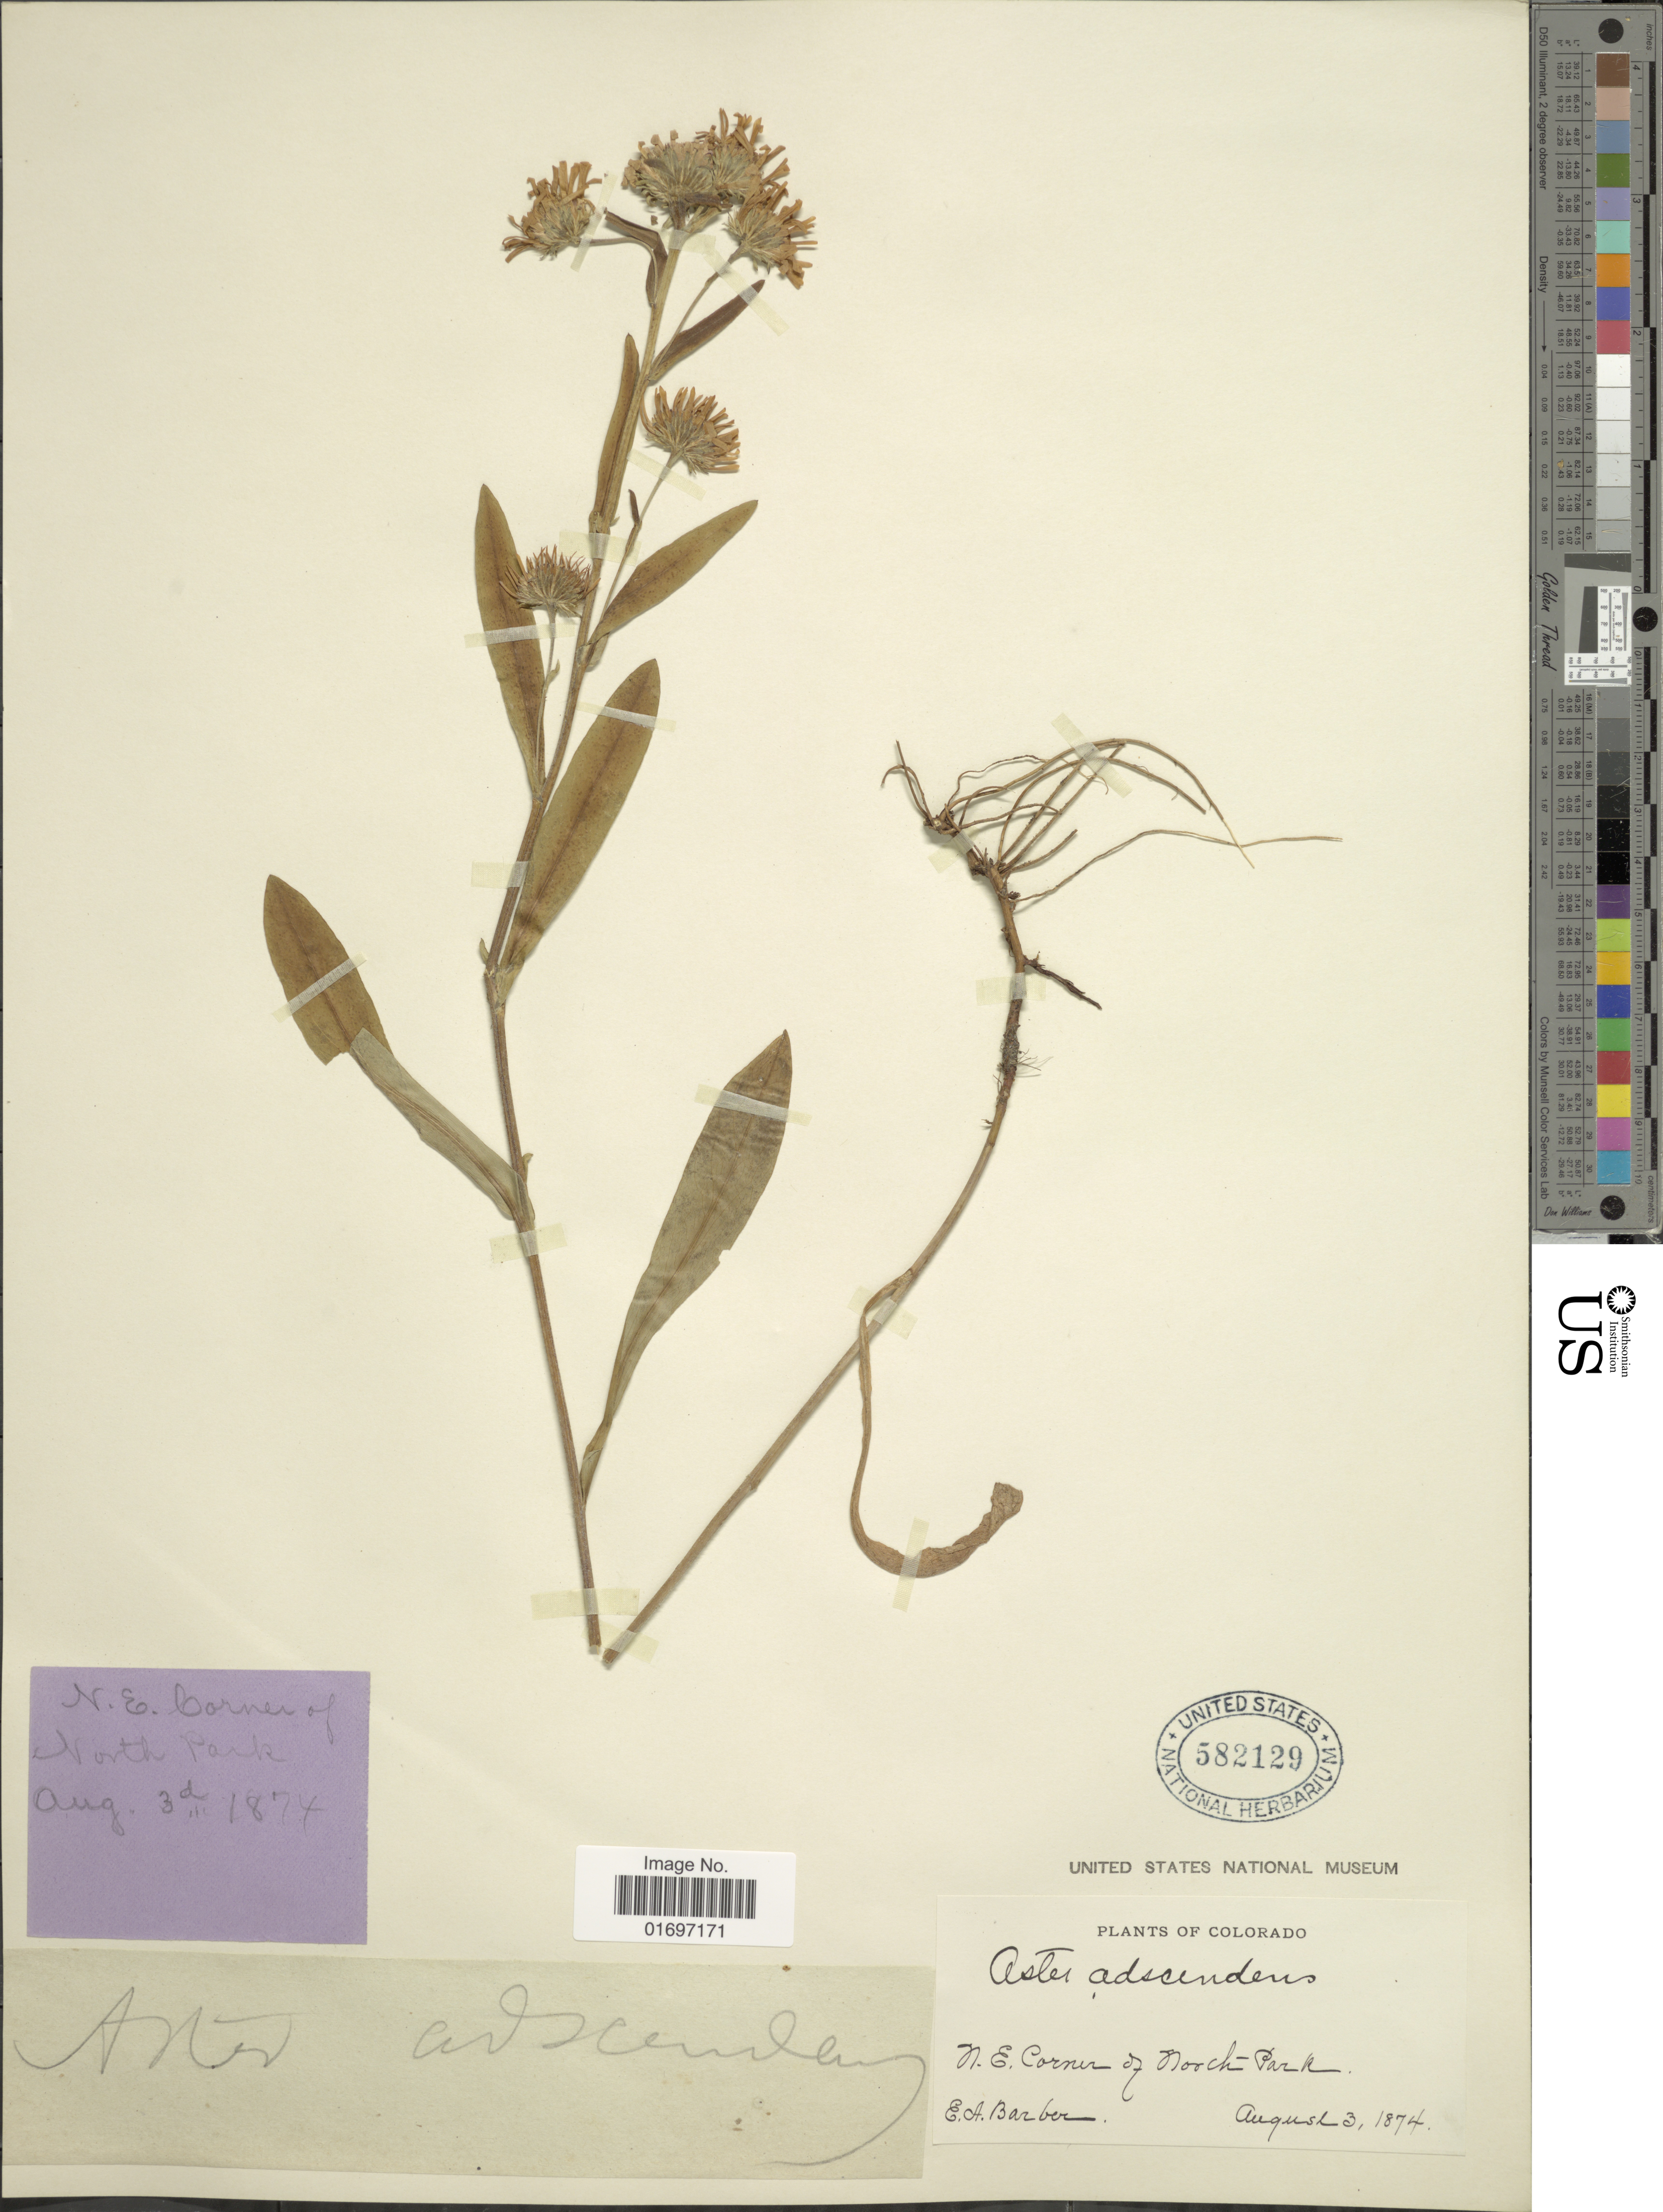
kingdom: Plantae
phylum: Tracheophyta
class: Magnoliopsida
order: Asterales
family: Asteraceae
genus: Symphyotrichum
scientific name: Symphyotrichum ascendens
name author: (Lindl.) G.L. Nesom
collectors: E. Barber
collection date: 1874-08-03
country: United States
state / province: Colorado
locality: N.E. Corner of North Park.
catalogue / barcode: US 582129